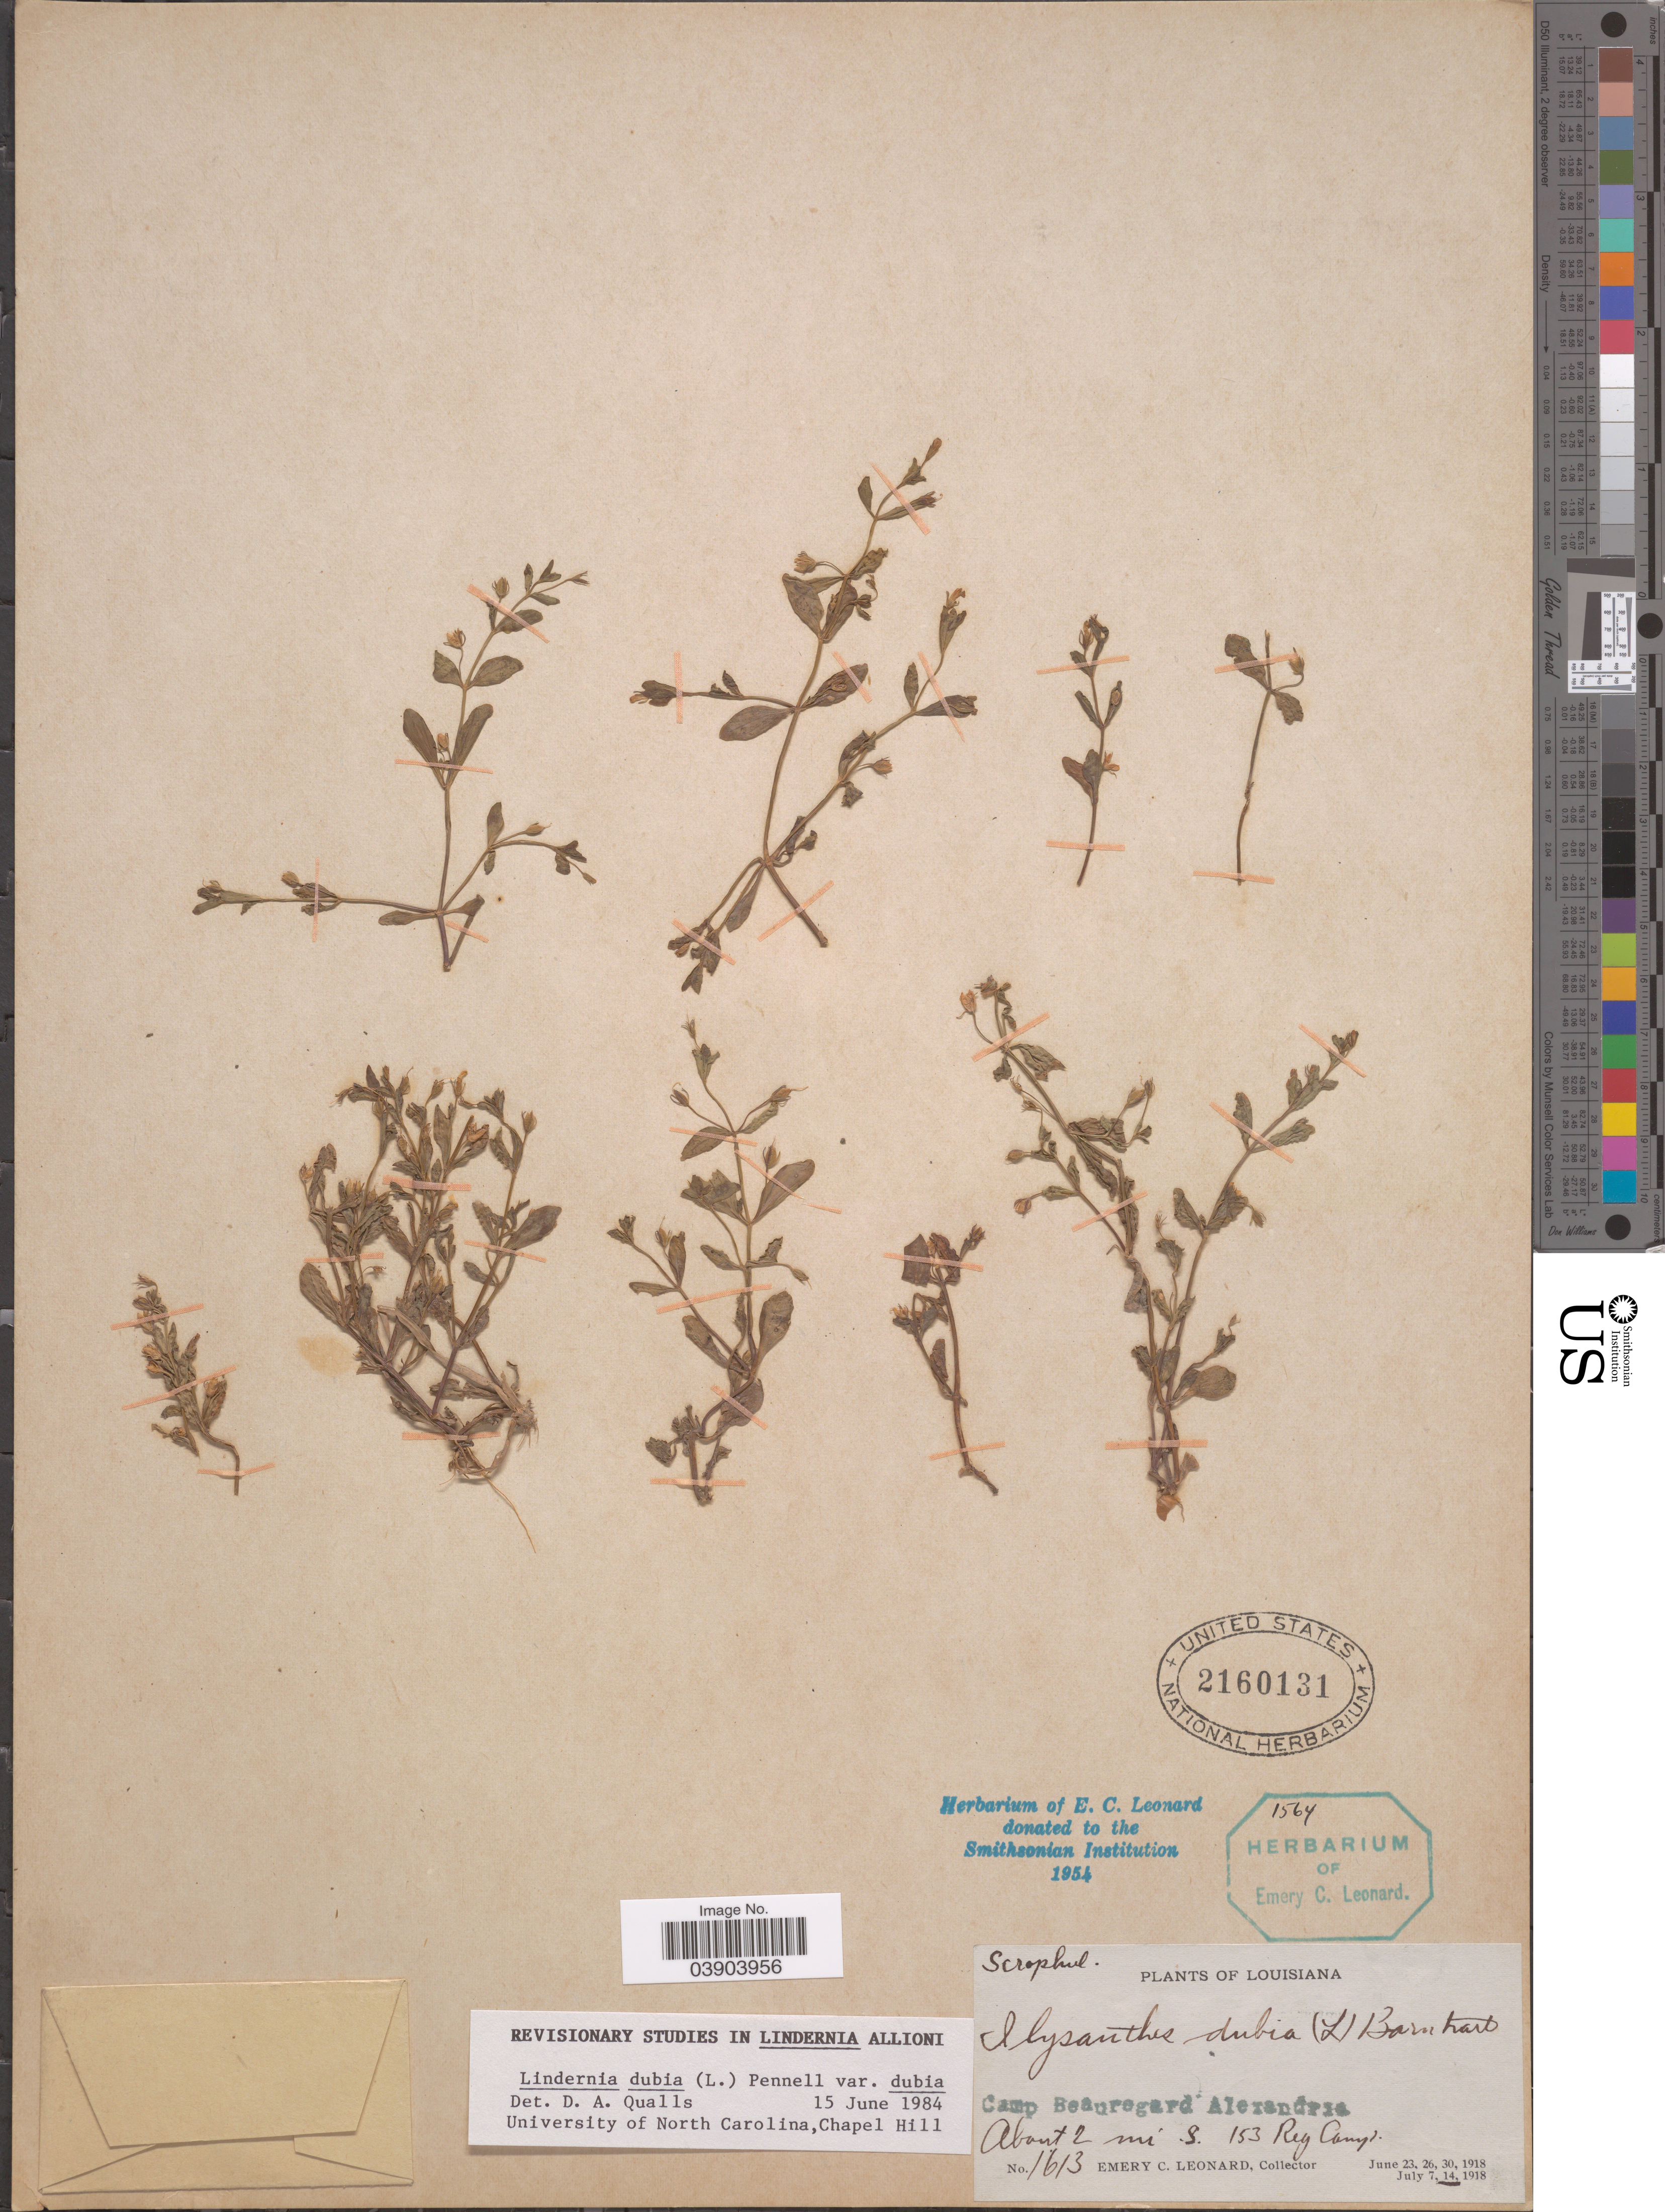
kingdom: Plantae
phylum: Tracheophyta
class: Magnoliopsida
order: Lamiales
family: Linderniaceae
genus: Lindernia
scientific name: Lindernia dubia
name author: (L.) Pennell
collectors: E. C. Leonard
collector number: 1613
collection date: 1918-07-14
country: United States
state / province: Louisiana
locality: Camp Beauregard Alexandria. About 2 mi. S. 153 Rey Camp.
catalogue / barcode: US 2160131